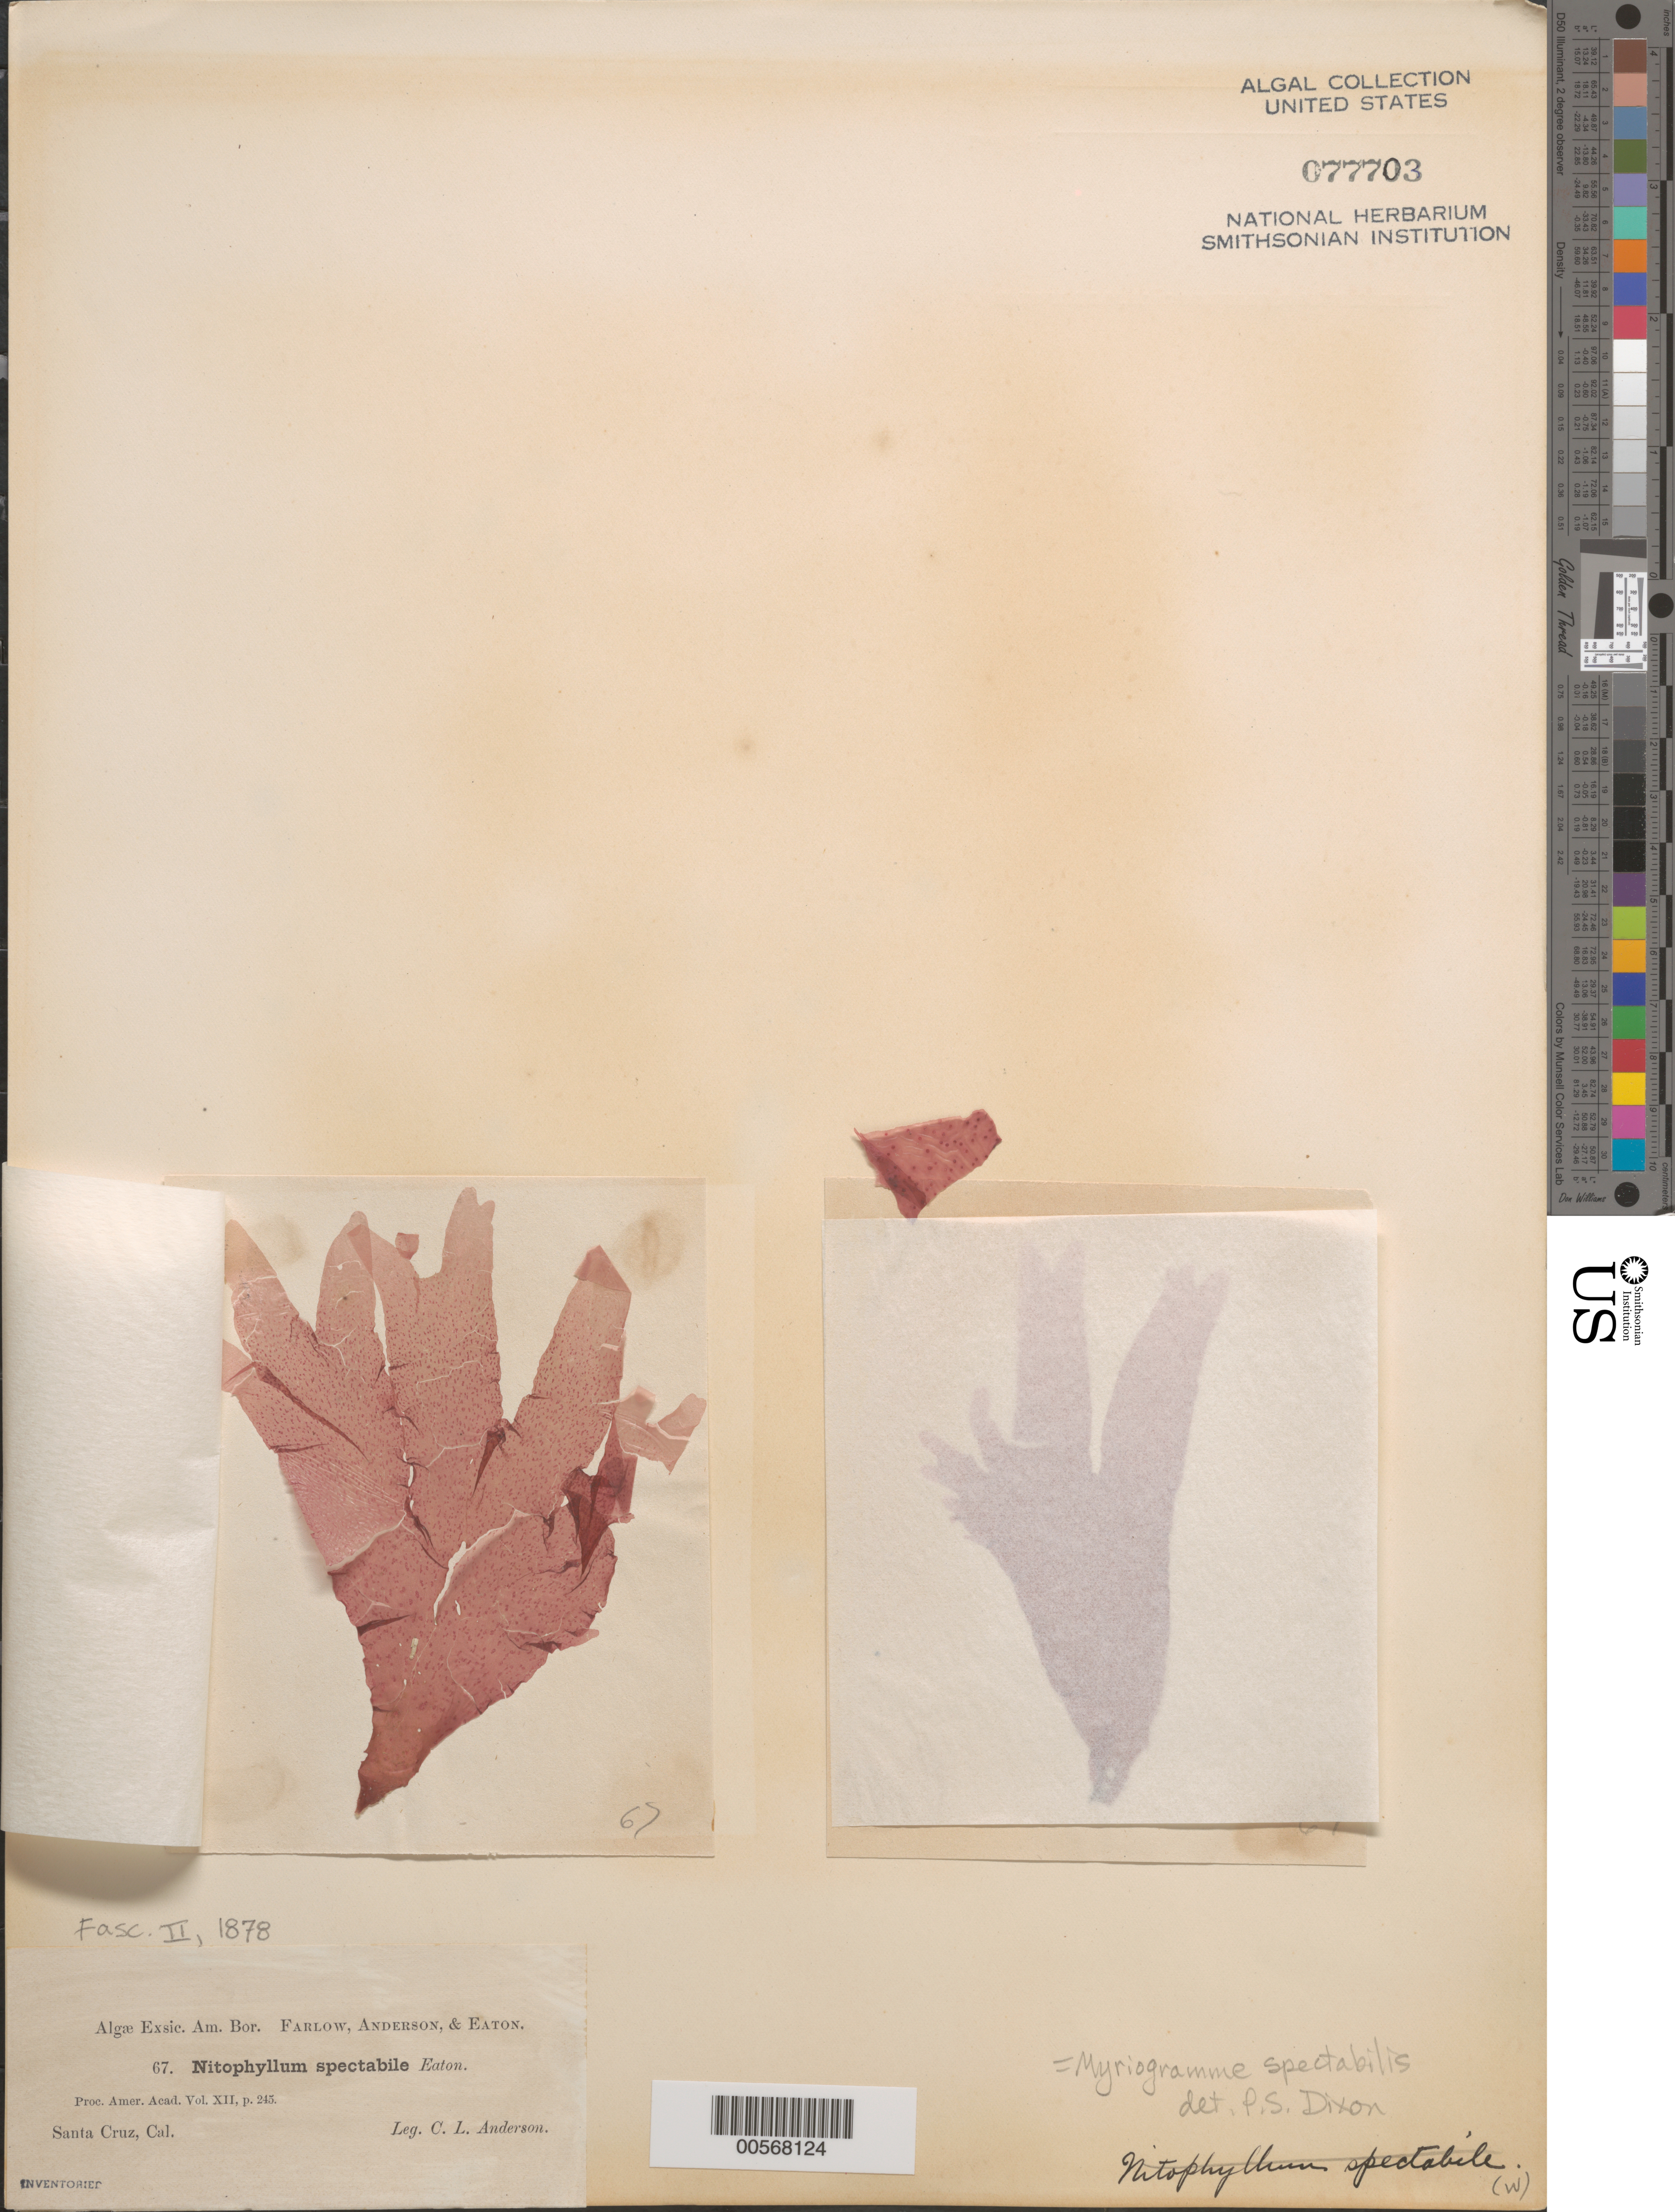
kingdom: Plantae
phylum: Rhodophyta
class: Florideophyceae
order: Ceramiales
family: Delesseriaceae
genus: Myriogramme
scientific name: Myriogramme spectabilis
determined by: Dixon, P. S.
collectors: C. L. Anderson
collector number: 67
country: United States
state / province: California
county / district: Santa Cruz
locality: Santa Cruz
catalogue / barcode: US 77703